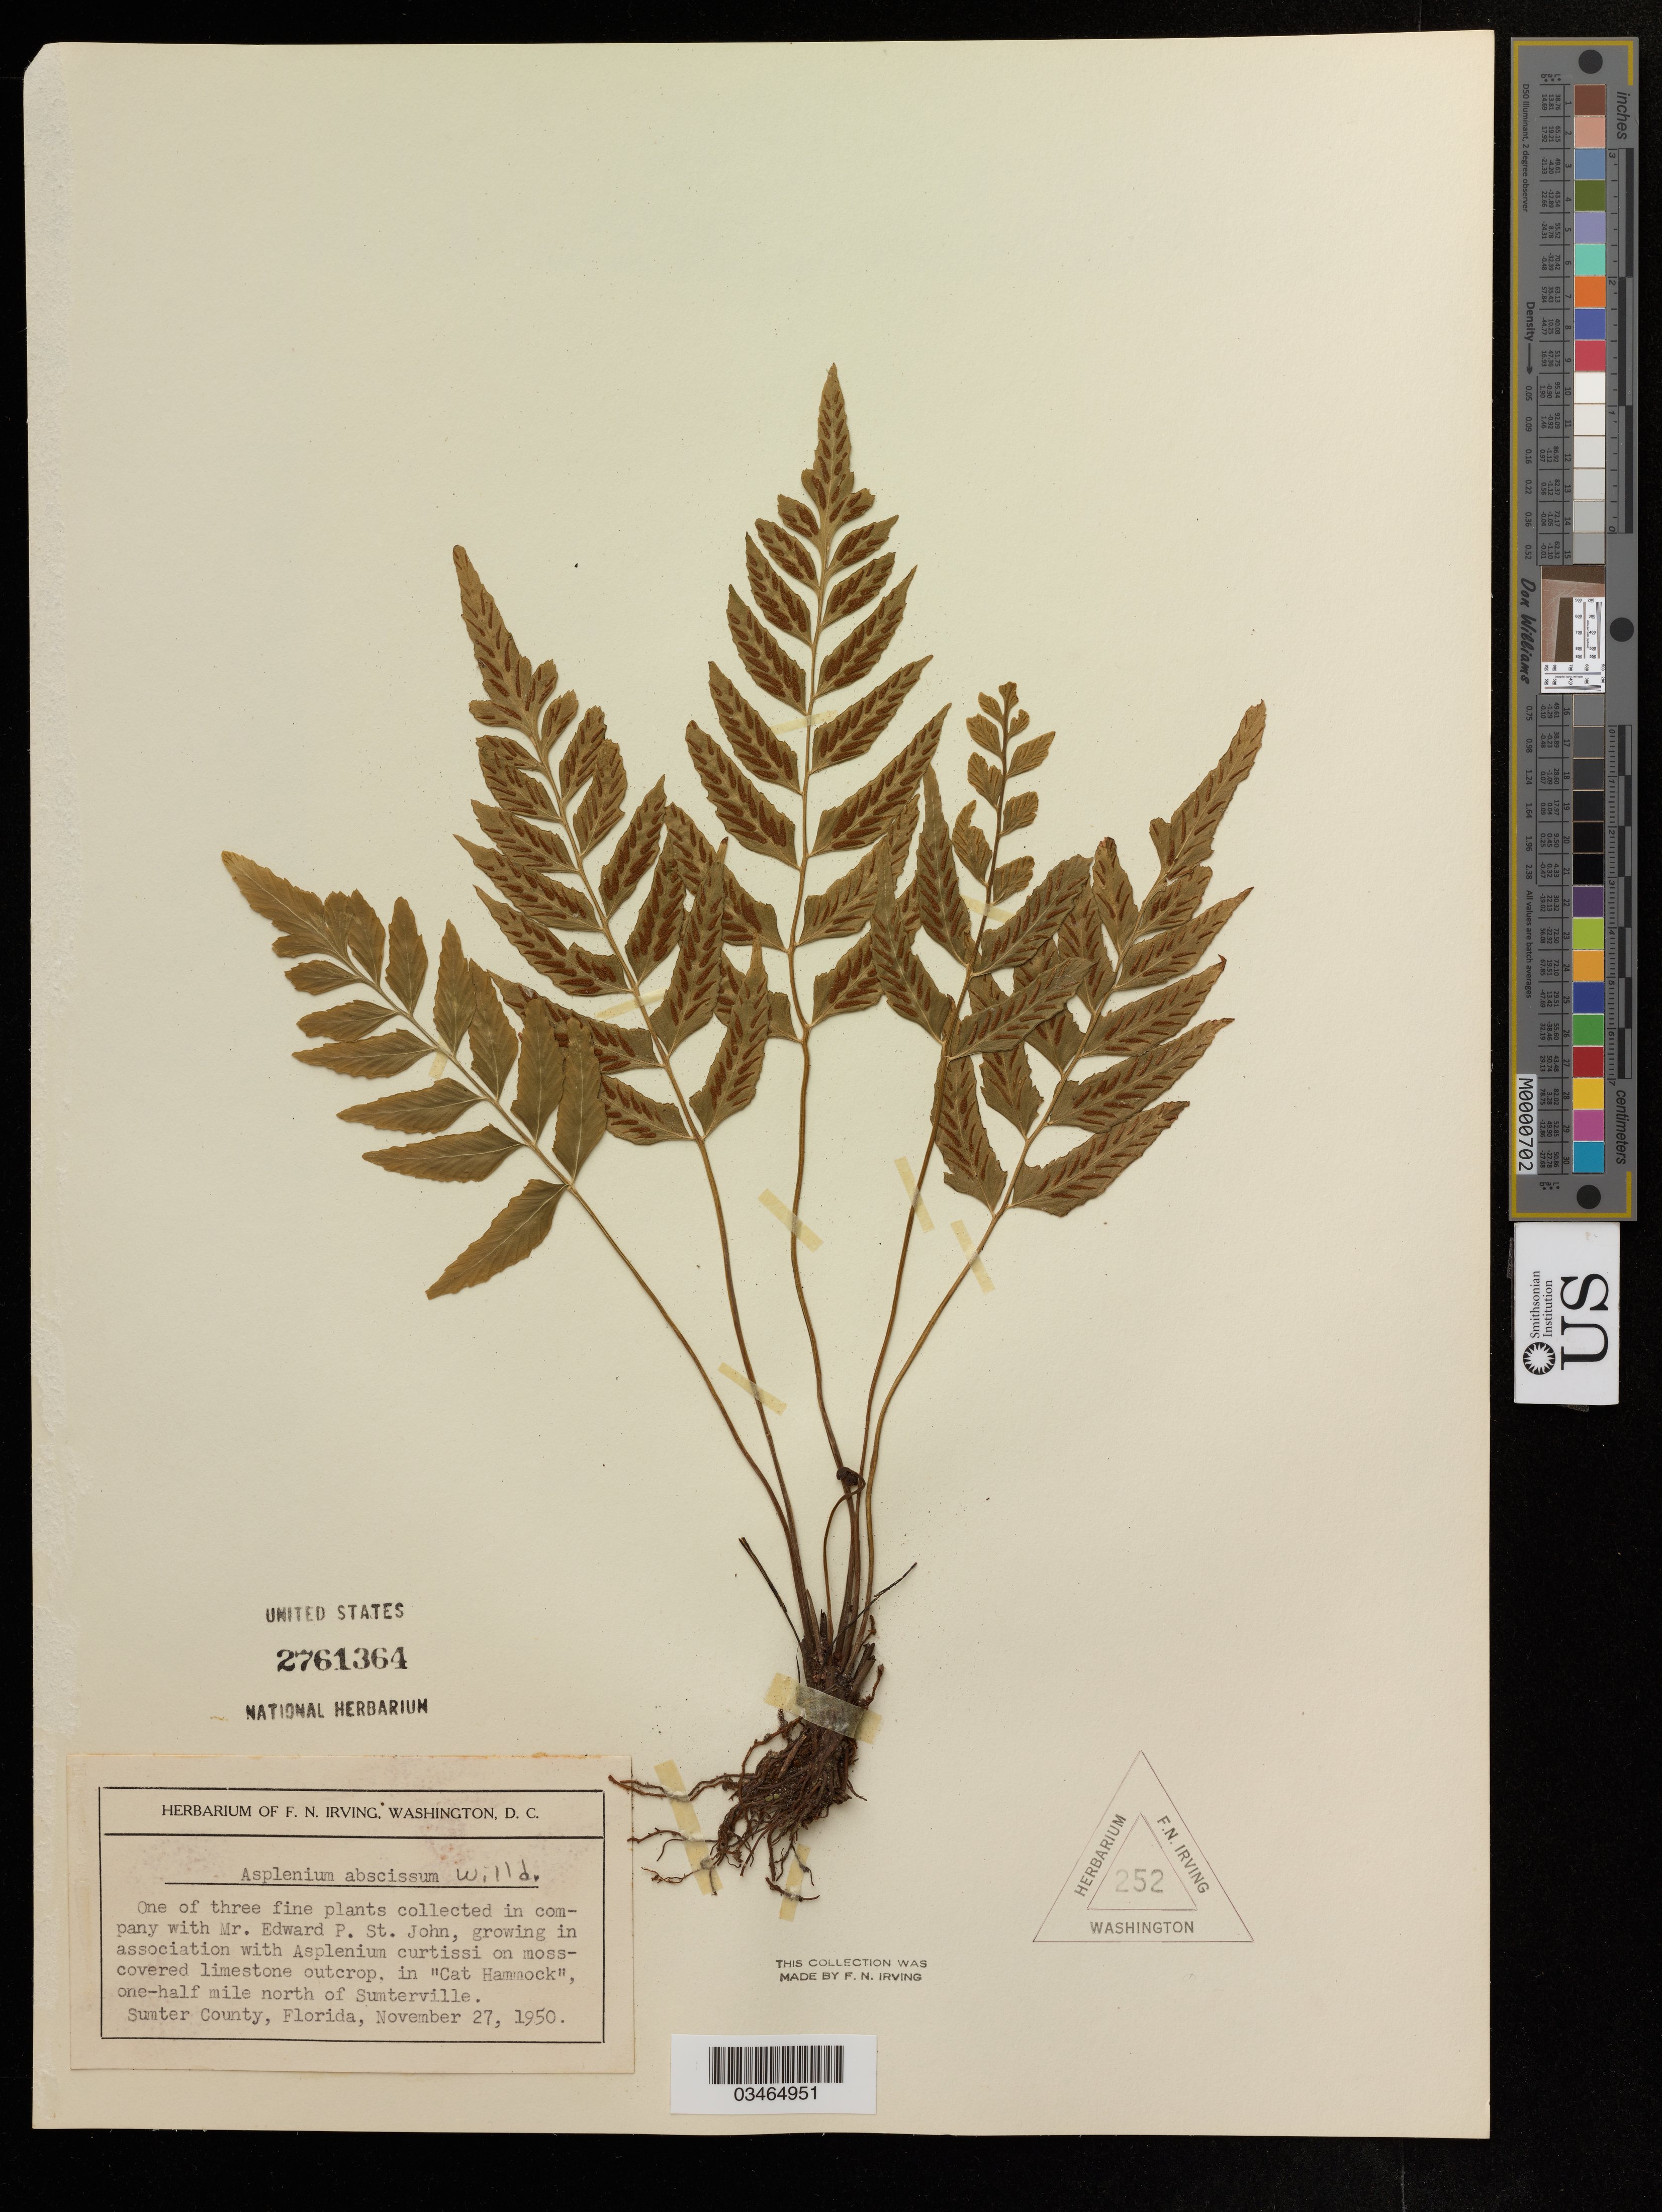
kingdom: Plantae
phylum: Tracheophyta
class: Polypodiopsida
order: Polypodiales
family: Aspleniaceae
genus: Asplenium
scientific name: Asplenium abscissum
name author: Willd.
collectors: E. P. St. John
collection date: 1950-11-27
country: United States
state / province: Florida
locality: On moss-covered limestone outcrop, in "Cat Hammock", one-half mile north of Sumterville, Sumter County.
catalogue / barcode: US 2761364